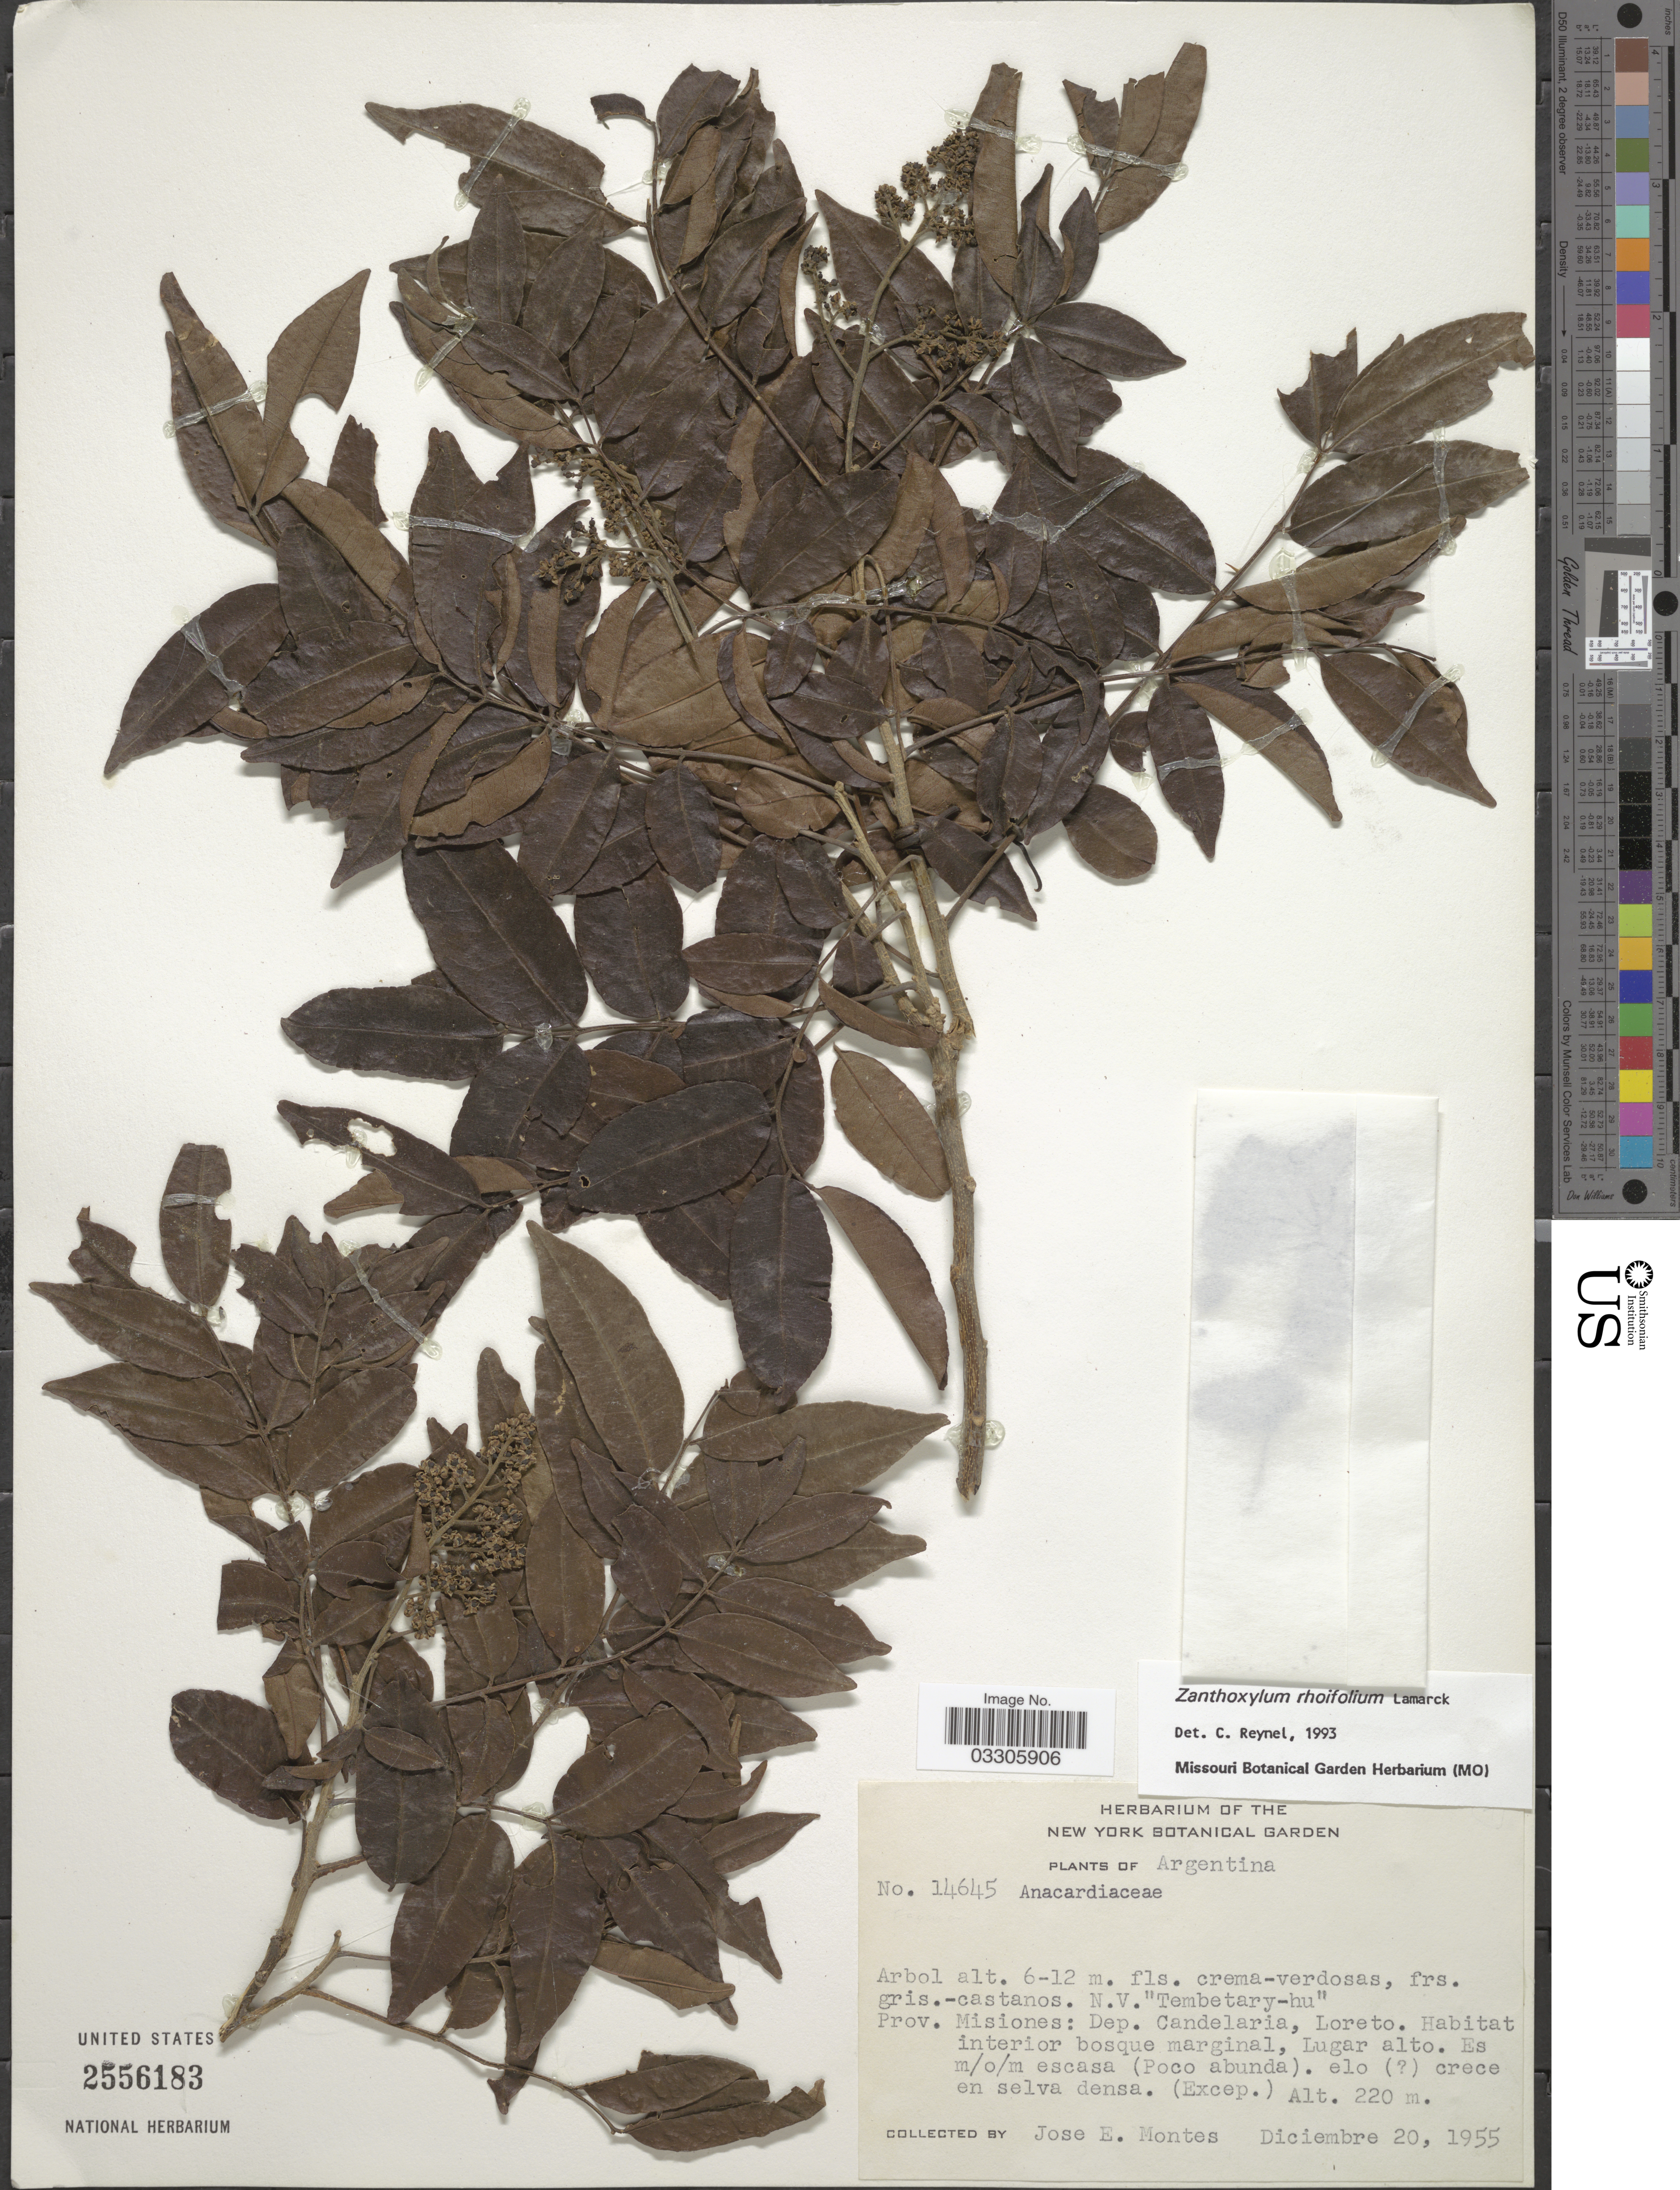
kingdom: Plantae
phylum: Tracheophyta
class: Magnoliopsida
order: Sapindales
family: Rutaceae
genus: Zanthoxylum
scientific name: Zanthoxylum rhoifolium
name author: Lam.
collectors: J. E. Montes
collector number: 14645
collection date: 1955-12-20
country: Argentina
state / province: Misiones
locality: Dep. Candelaria, Loreto.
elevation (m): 220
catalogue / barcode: US 2556183